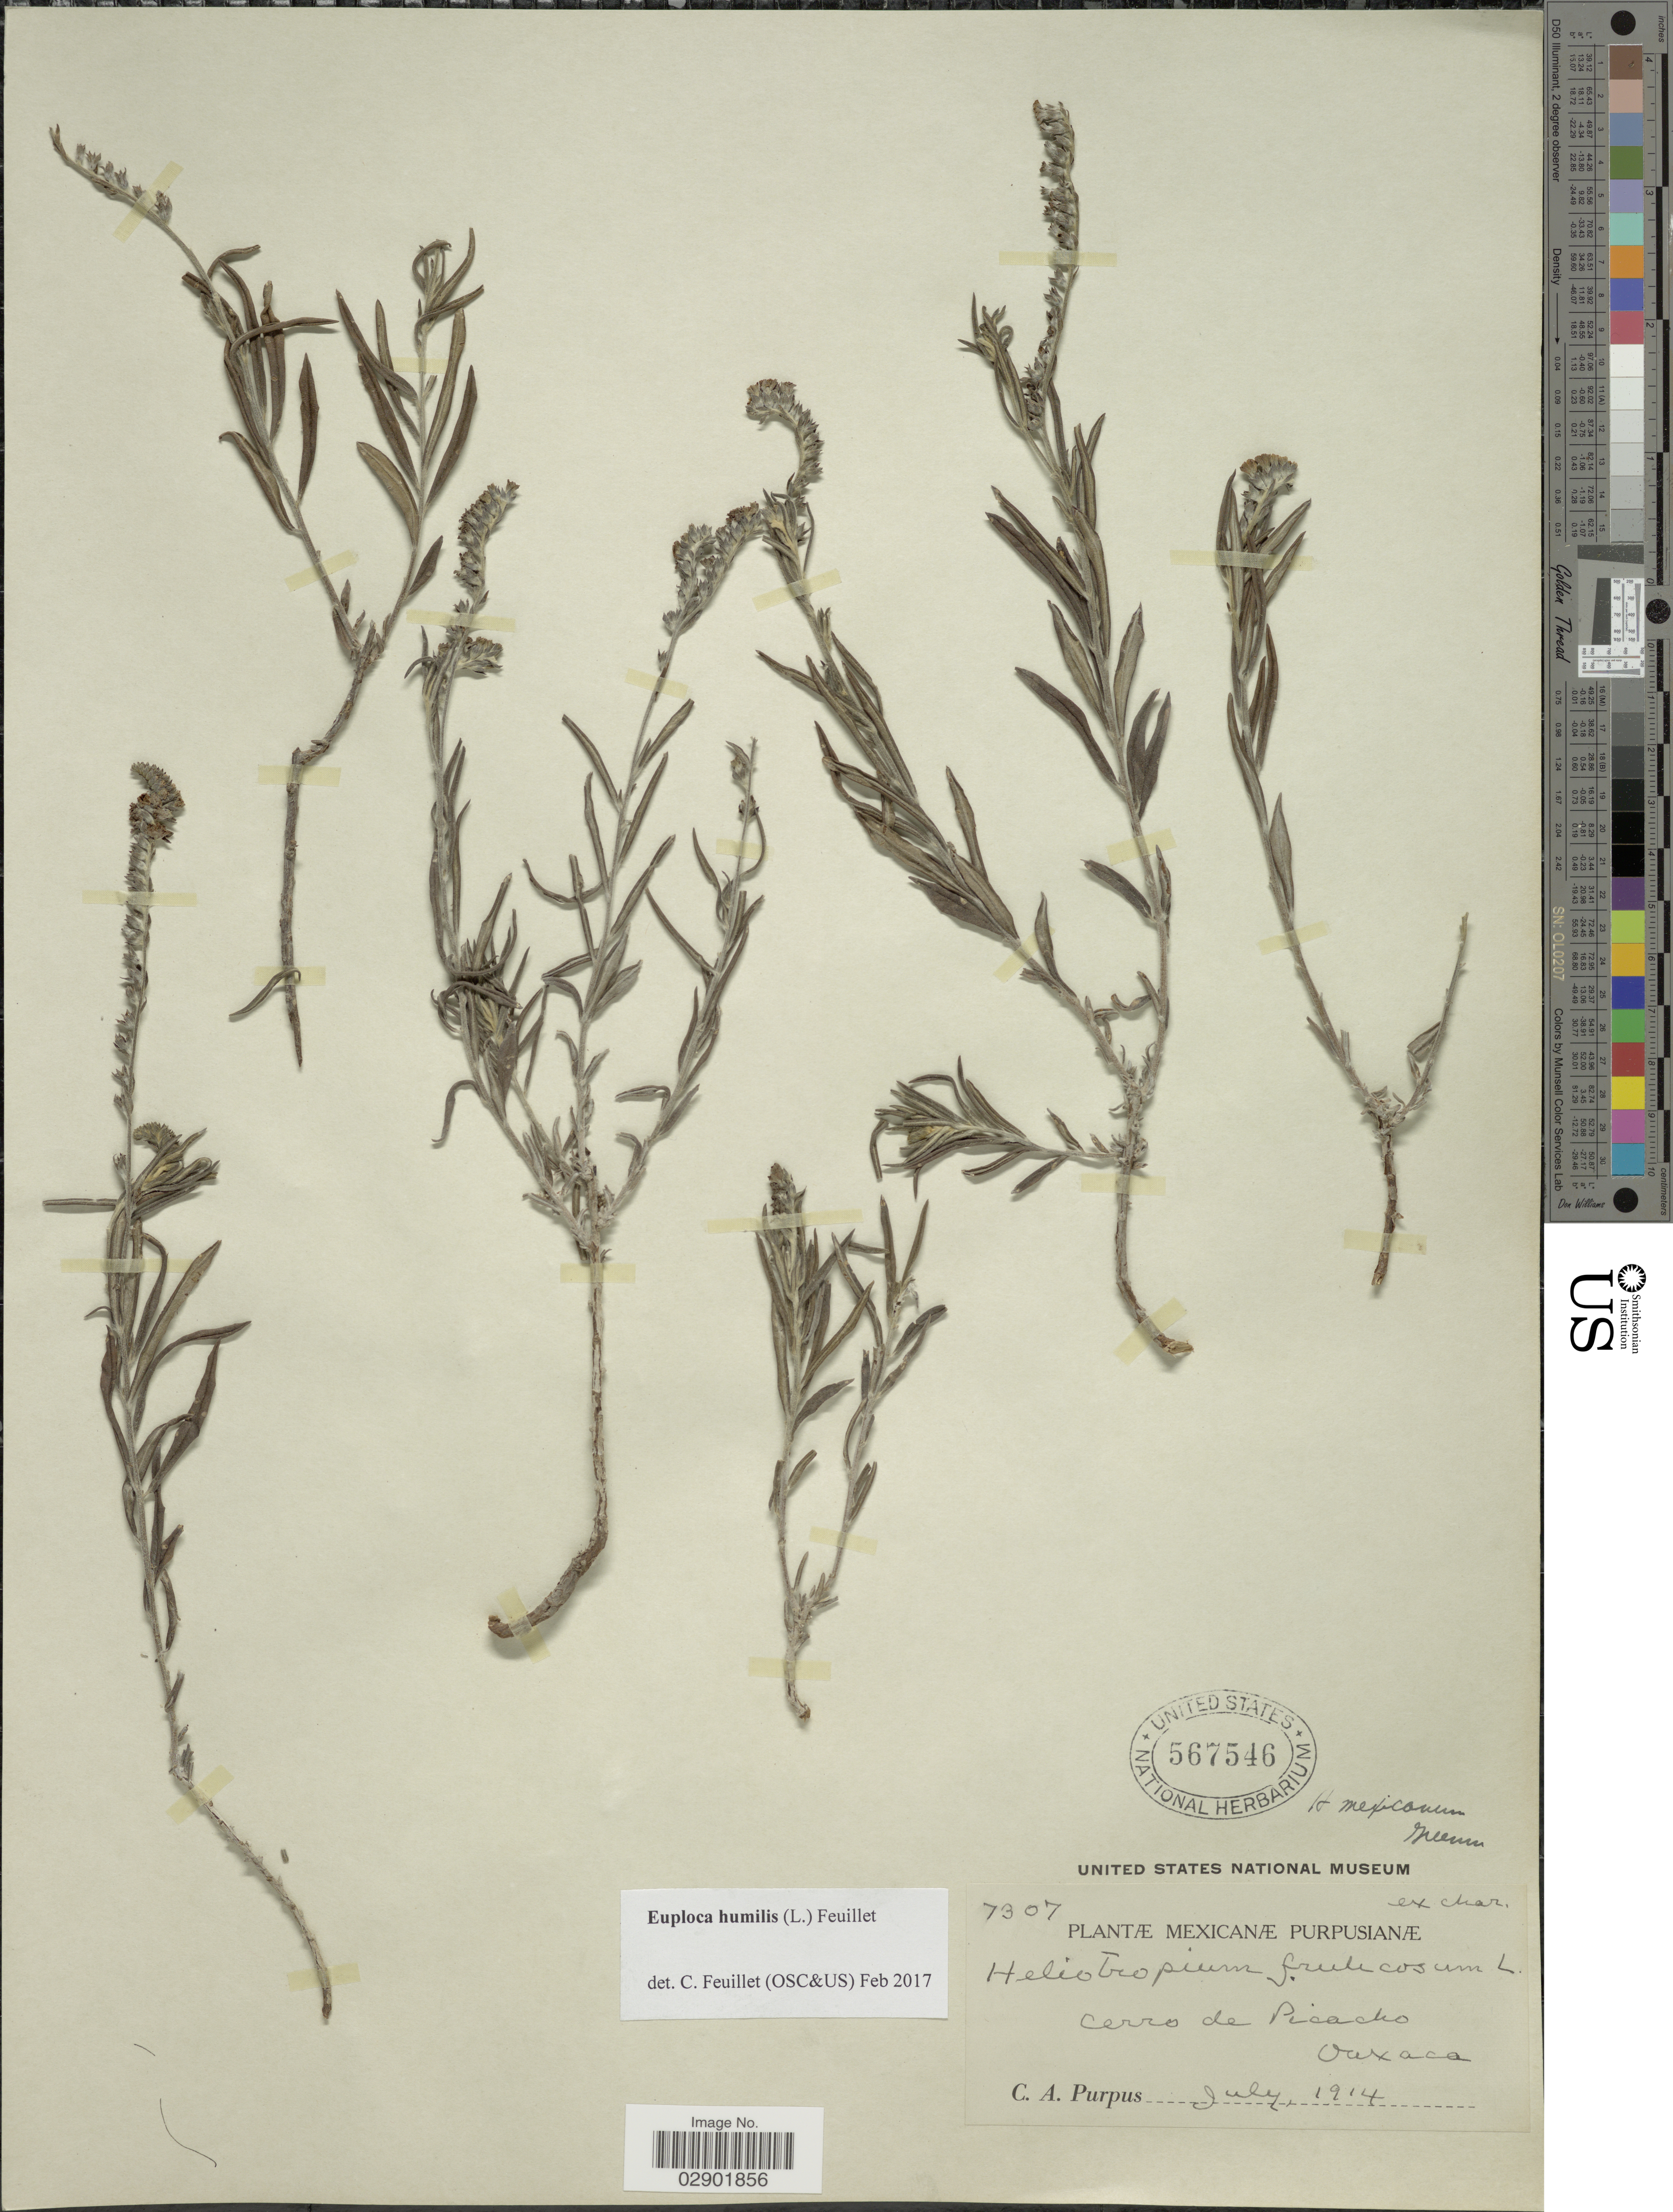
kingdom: Plantae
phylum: Tracheophyta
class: Magnoliopsida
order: Boraginales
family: Heliotropiaceae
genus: Euploca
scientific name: Euploca humilis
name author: (L.) Feuillet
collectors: C. A. Purpus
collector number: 7307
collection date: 1914-07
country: Mexico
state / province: Oaxaca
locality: Mexicanæ Purpusianæ. Cerro de Picacho.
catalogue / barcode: US 567546